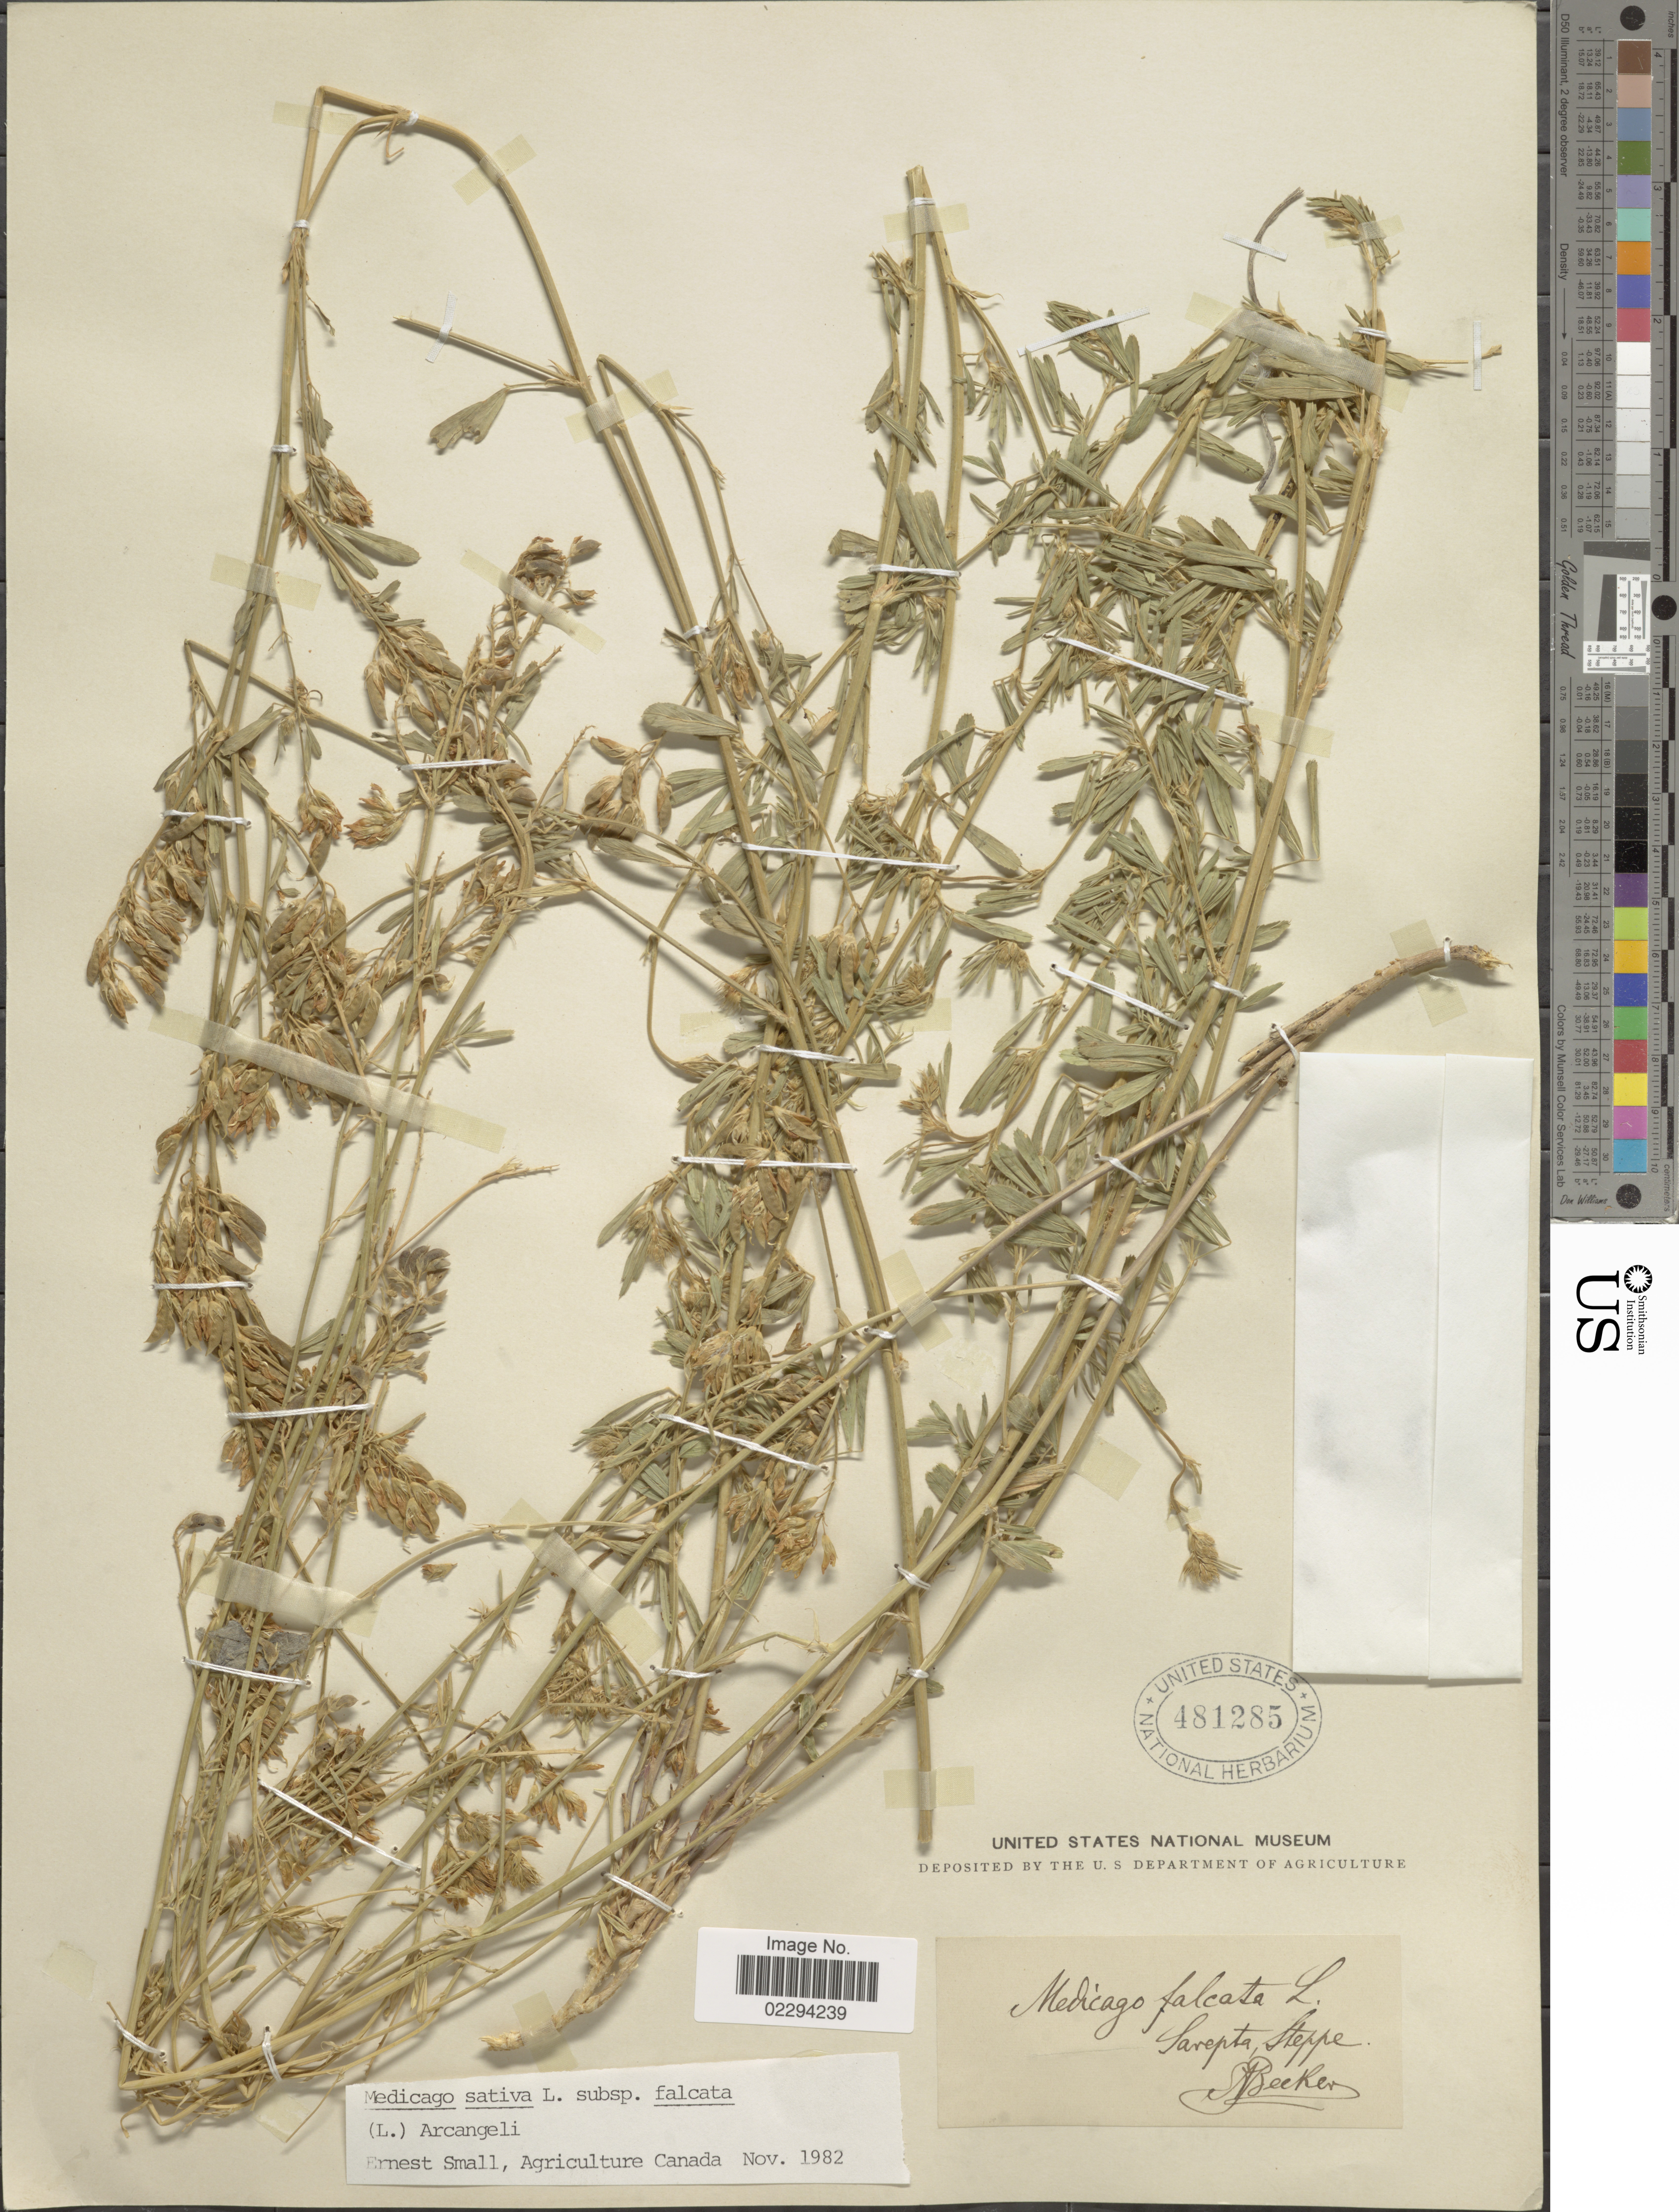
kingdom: Plantae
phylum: Tracheophyta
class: Magnoliopsida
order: Fabales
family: Fabaceae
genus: Medicago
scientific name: Medicago sativa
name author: L.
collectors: A. Becker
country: Russian Federation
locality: Sarepta, steppe.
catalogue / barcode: US 481285